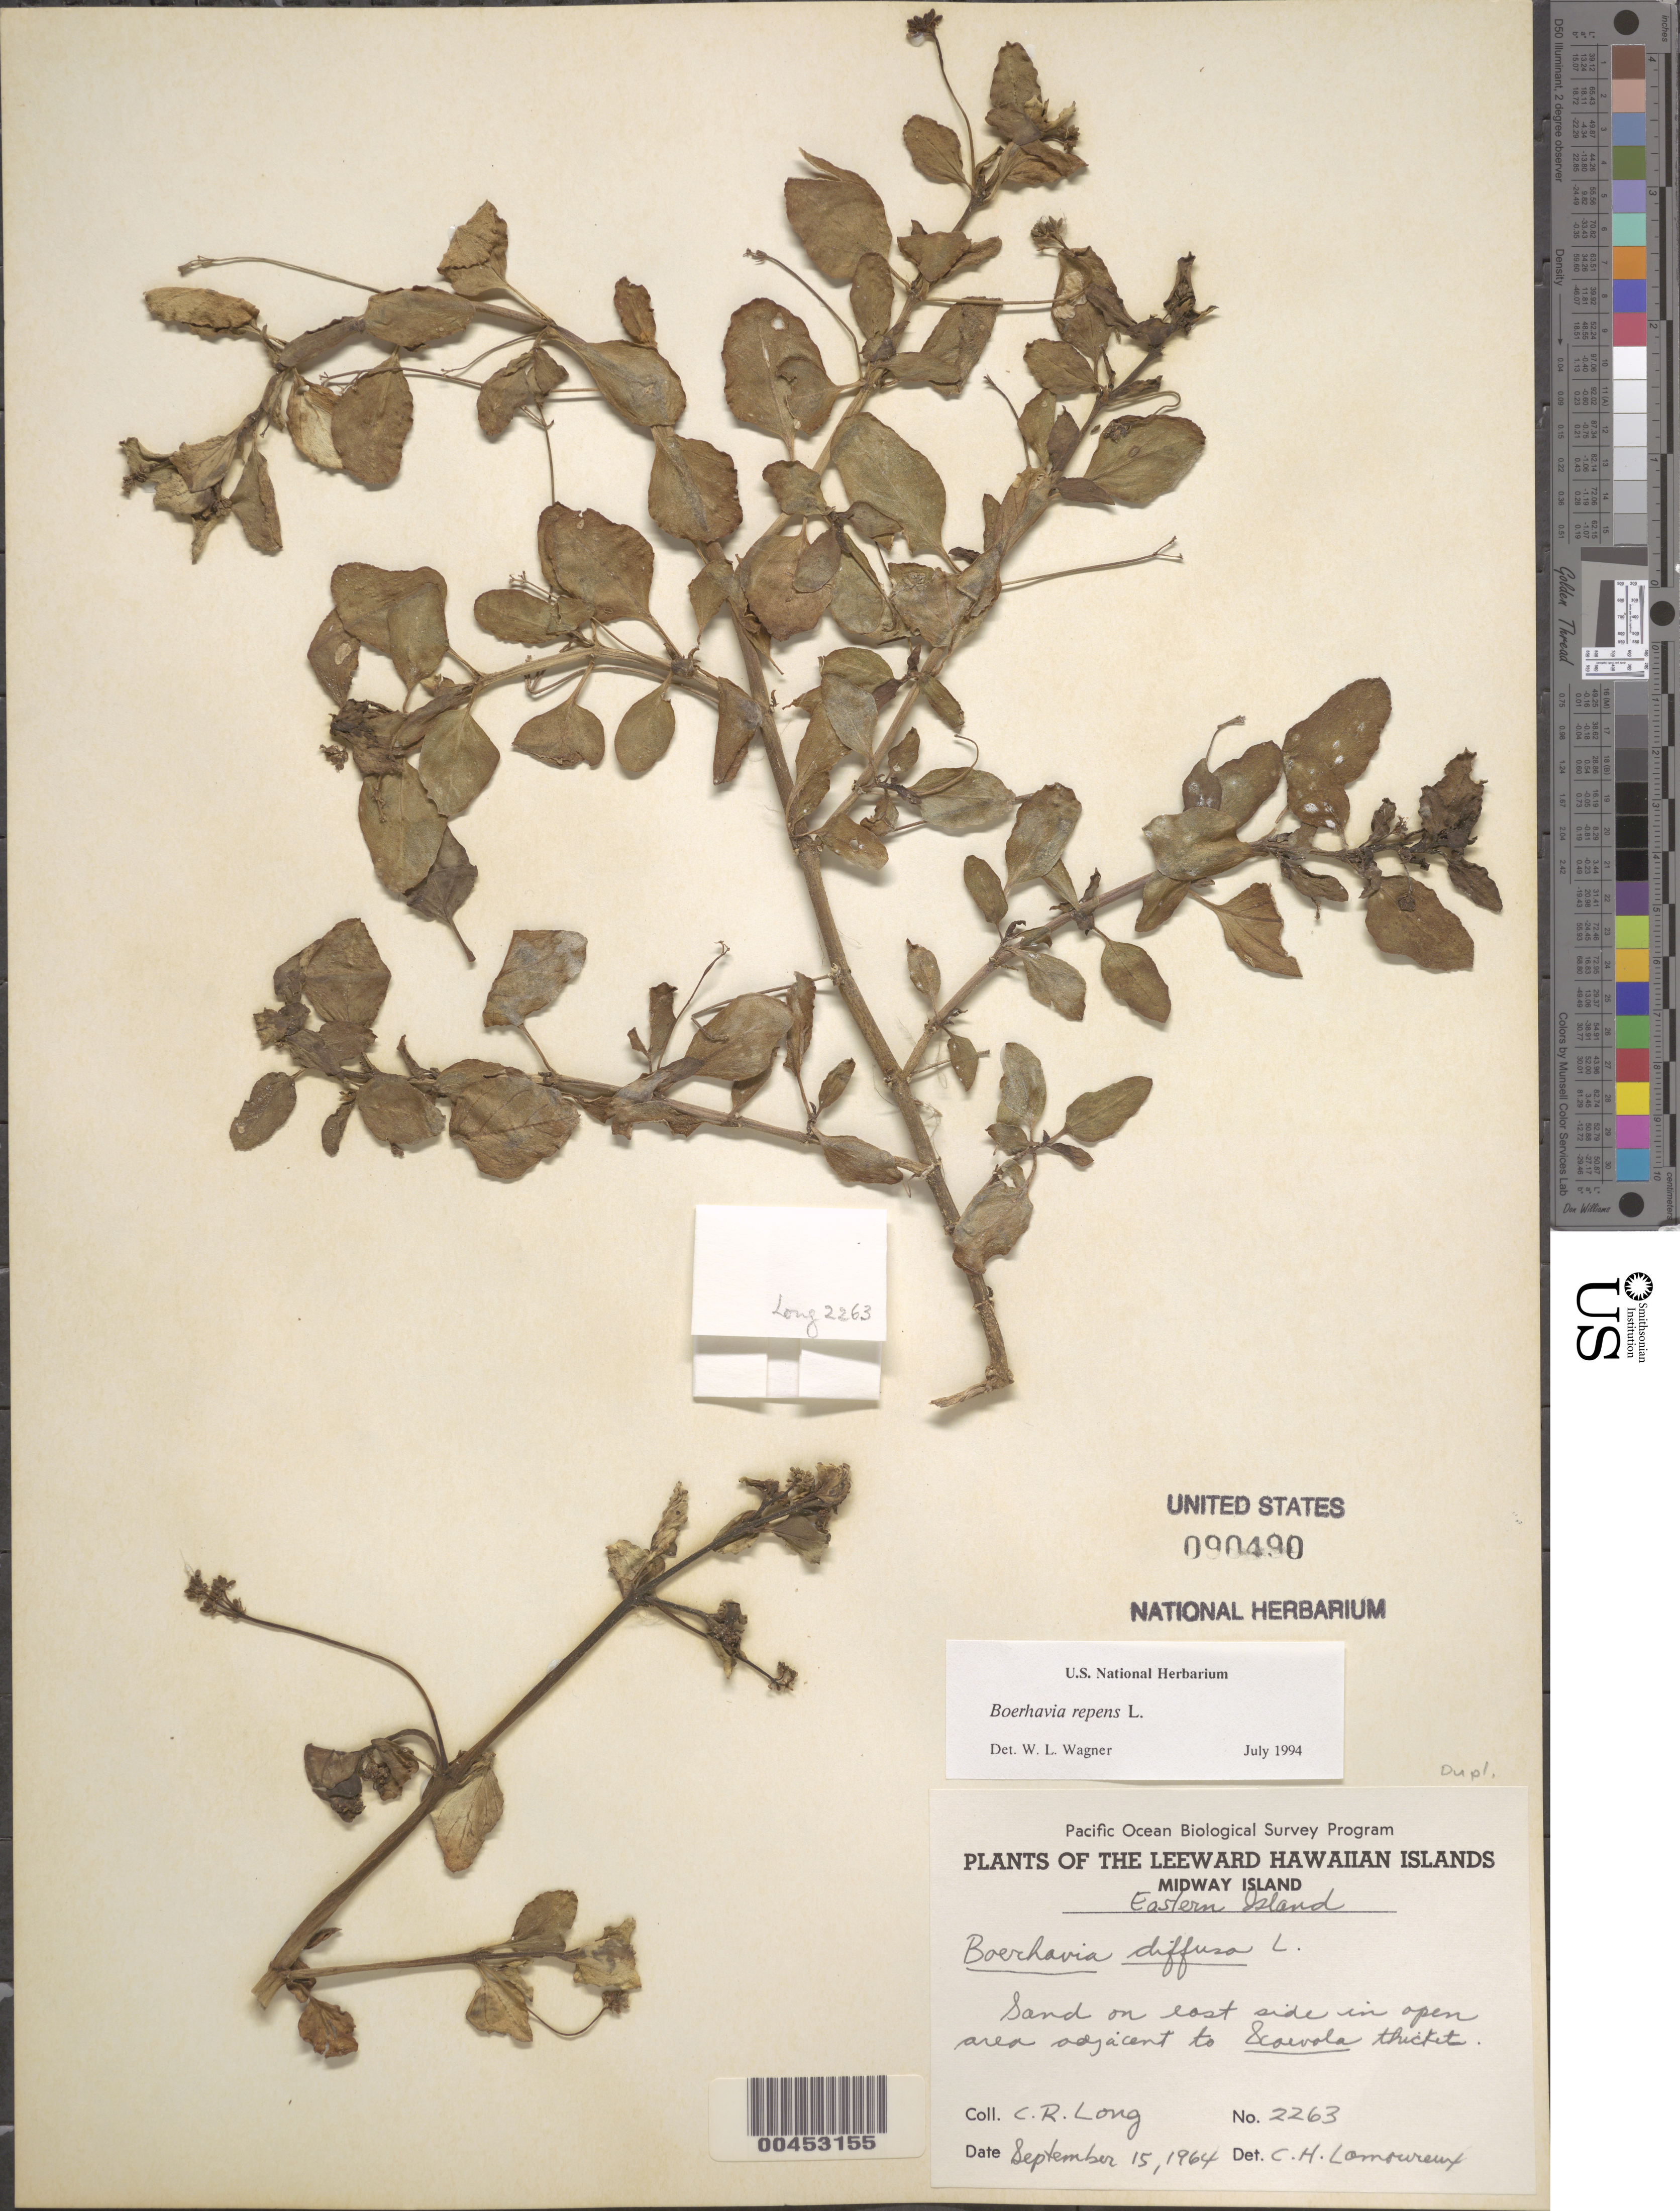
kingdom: Plantae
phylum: Tracheophyta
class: Magnoliopsida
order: Caryophyllales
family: Nyctaginaceae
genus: Boerhavia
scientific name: Boerhavia repens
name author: L.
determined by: Wagner, W. L., (BOT), Smithsonian Institution - National Museum of Natural History (UNITED STATES)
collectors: C. Long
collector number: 2263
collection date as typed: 15 Sep 1964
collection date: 1964-09-15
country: U.S. Administered Pacific Islands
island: Midway Atoll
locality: On E side Eastern Islet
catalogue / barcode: US 90490